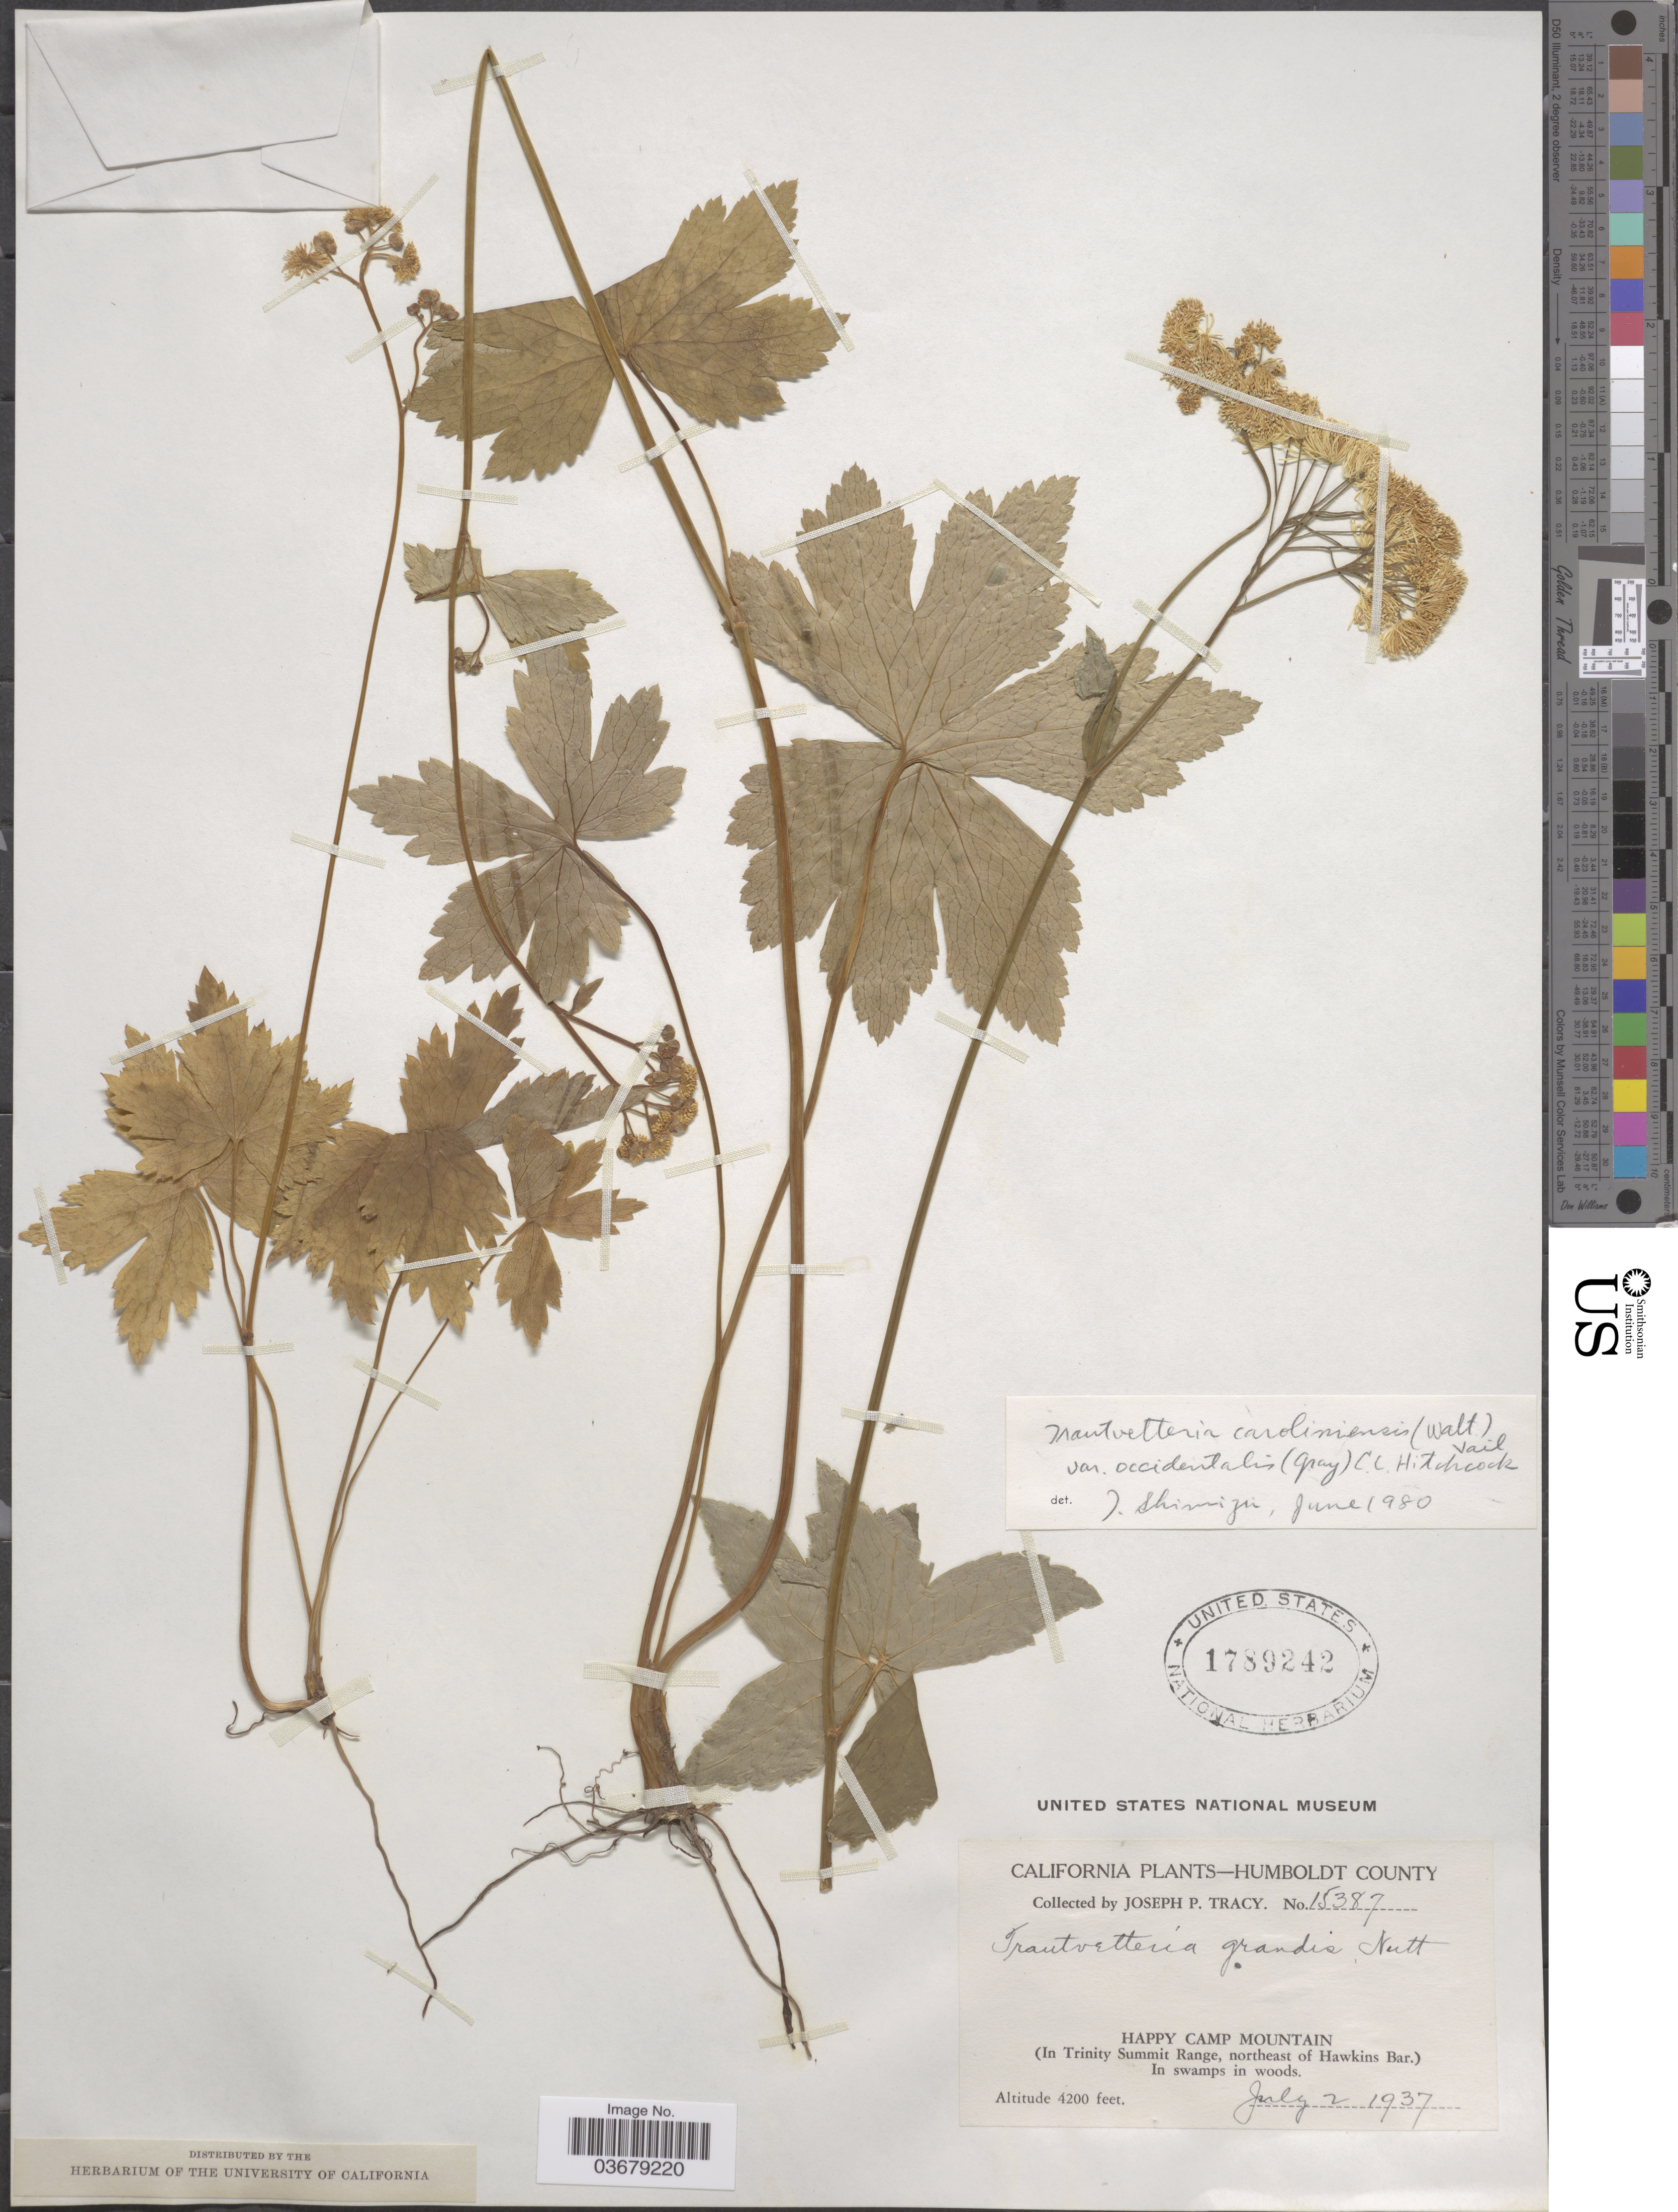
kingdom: Plantae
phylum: Tracheophyta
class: Magnoliopsida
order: Ranunculales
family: Ranunculaceae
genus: Trautvetteria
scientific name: Trautvetteria caroliniensis var. grandis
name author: (Water) Vail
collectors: J. Tracy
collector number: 15387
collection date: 1937-07-02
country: United States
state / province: California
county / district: Humboldt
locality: Humboldt County. Happy Camp Mountain (In Trinity Summit Range, northeast of Hawkins Bar.).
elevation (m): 1280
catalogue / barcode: US 1789242